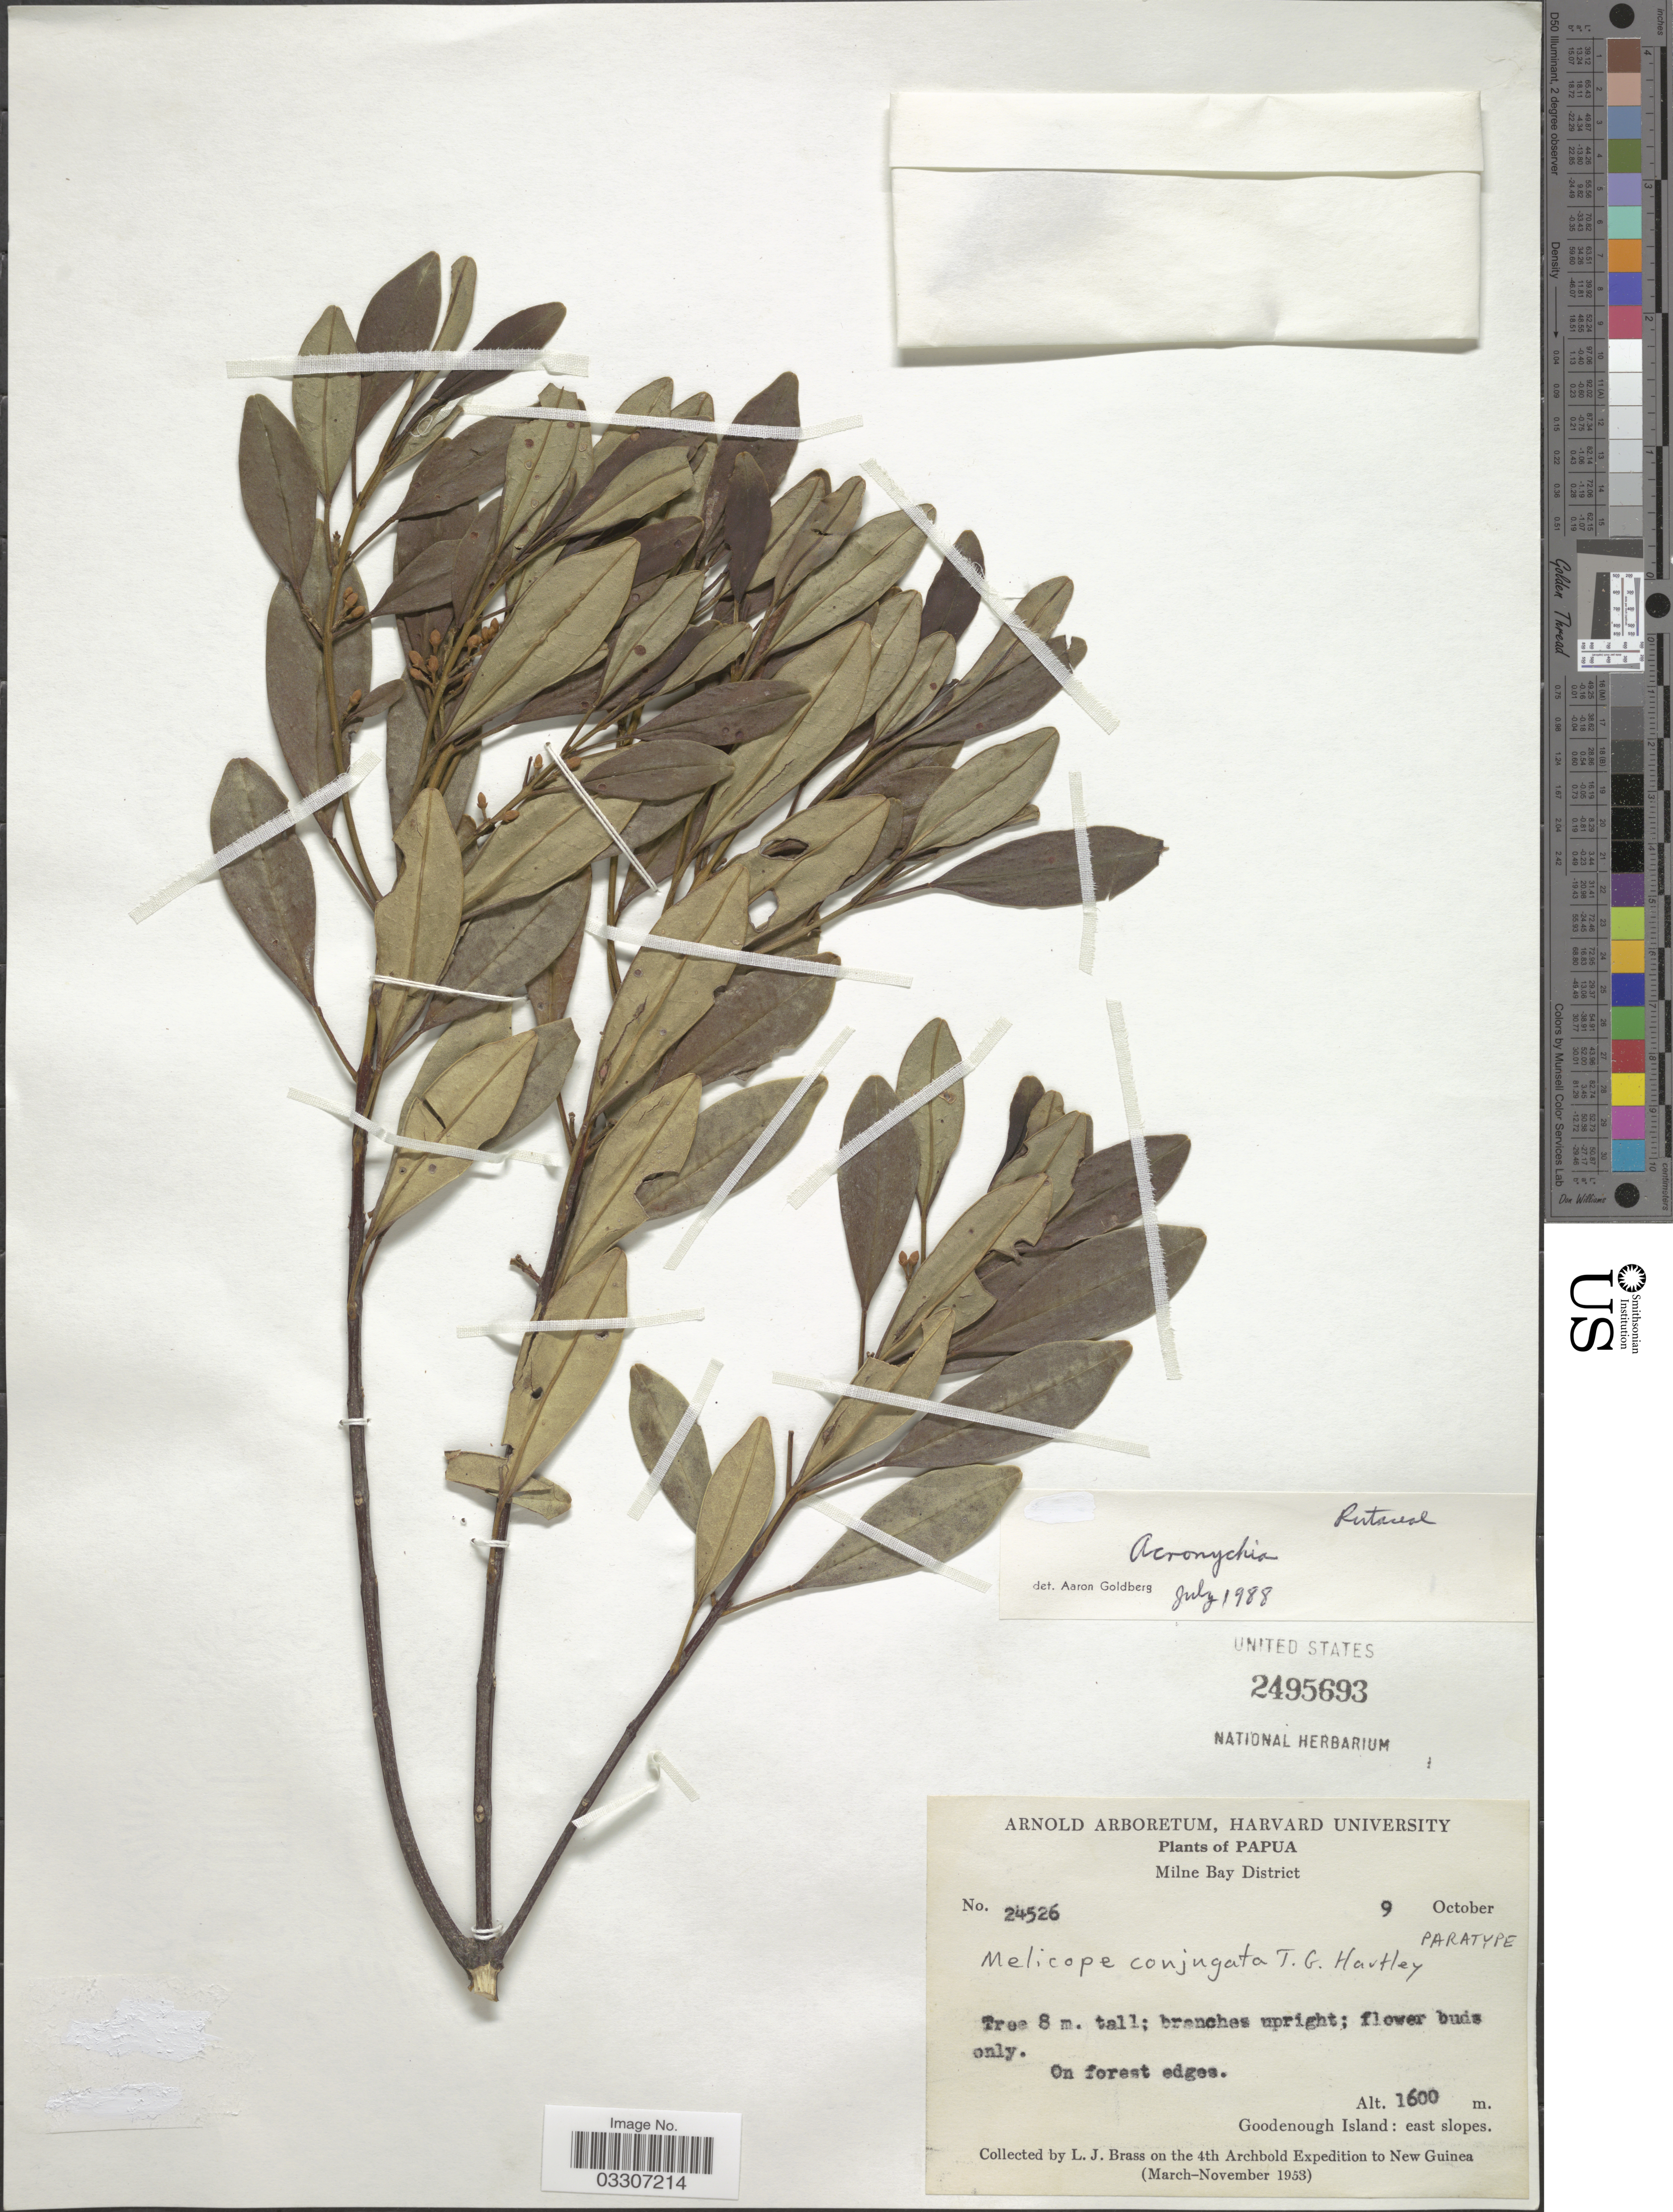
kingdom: Plantae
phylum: Tracheophyta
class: Magnoliopsida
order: Sapindales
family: Rutaceae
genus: Melicope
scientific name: Melicope conjugata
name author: T.G. Hartley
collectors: L. J. Brass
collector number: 24526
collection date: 1953-10-09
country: Papua New Guinea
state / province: Milne Bay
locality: Papua. Milne Bay District. Goodenough Island: east slopes. New Guinea.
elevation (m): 1600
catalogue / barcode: US 2495693